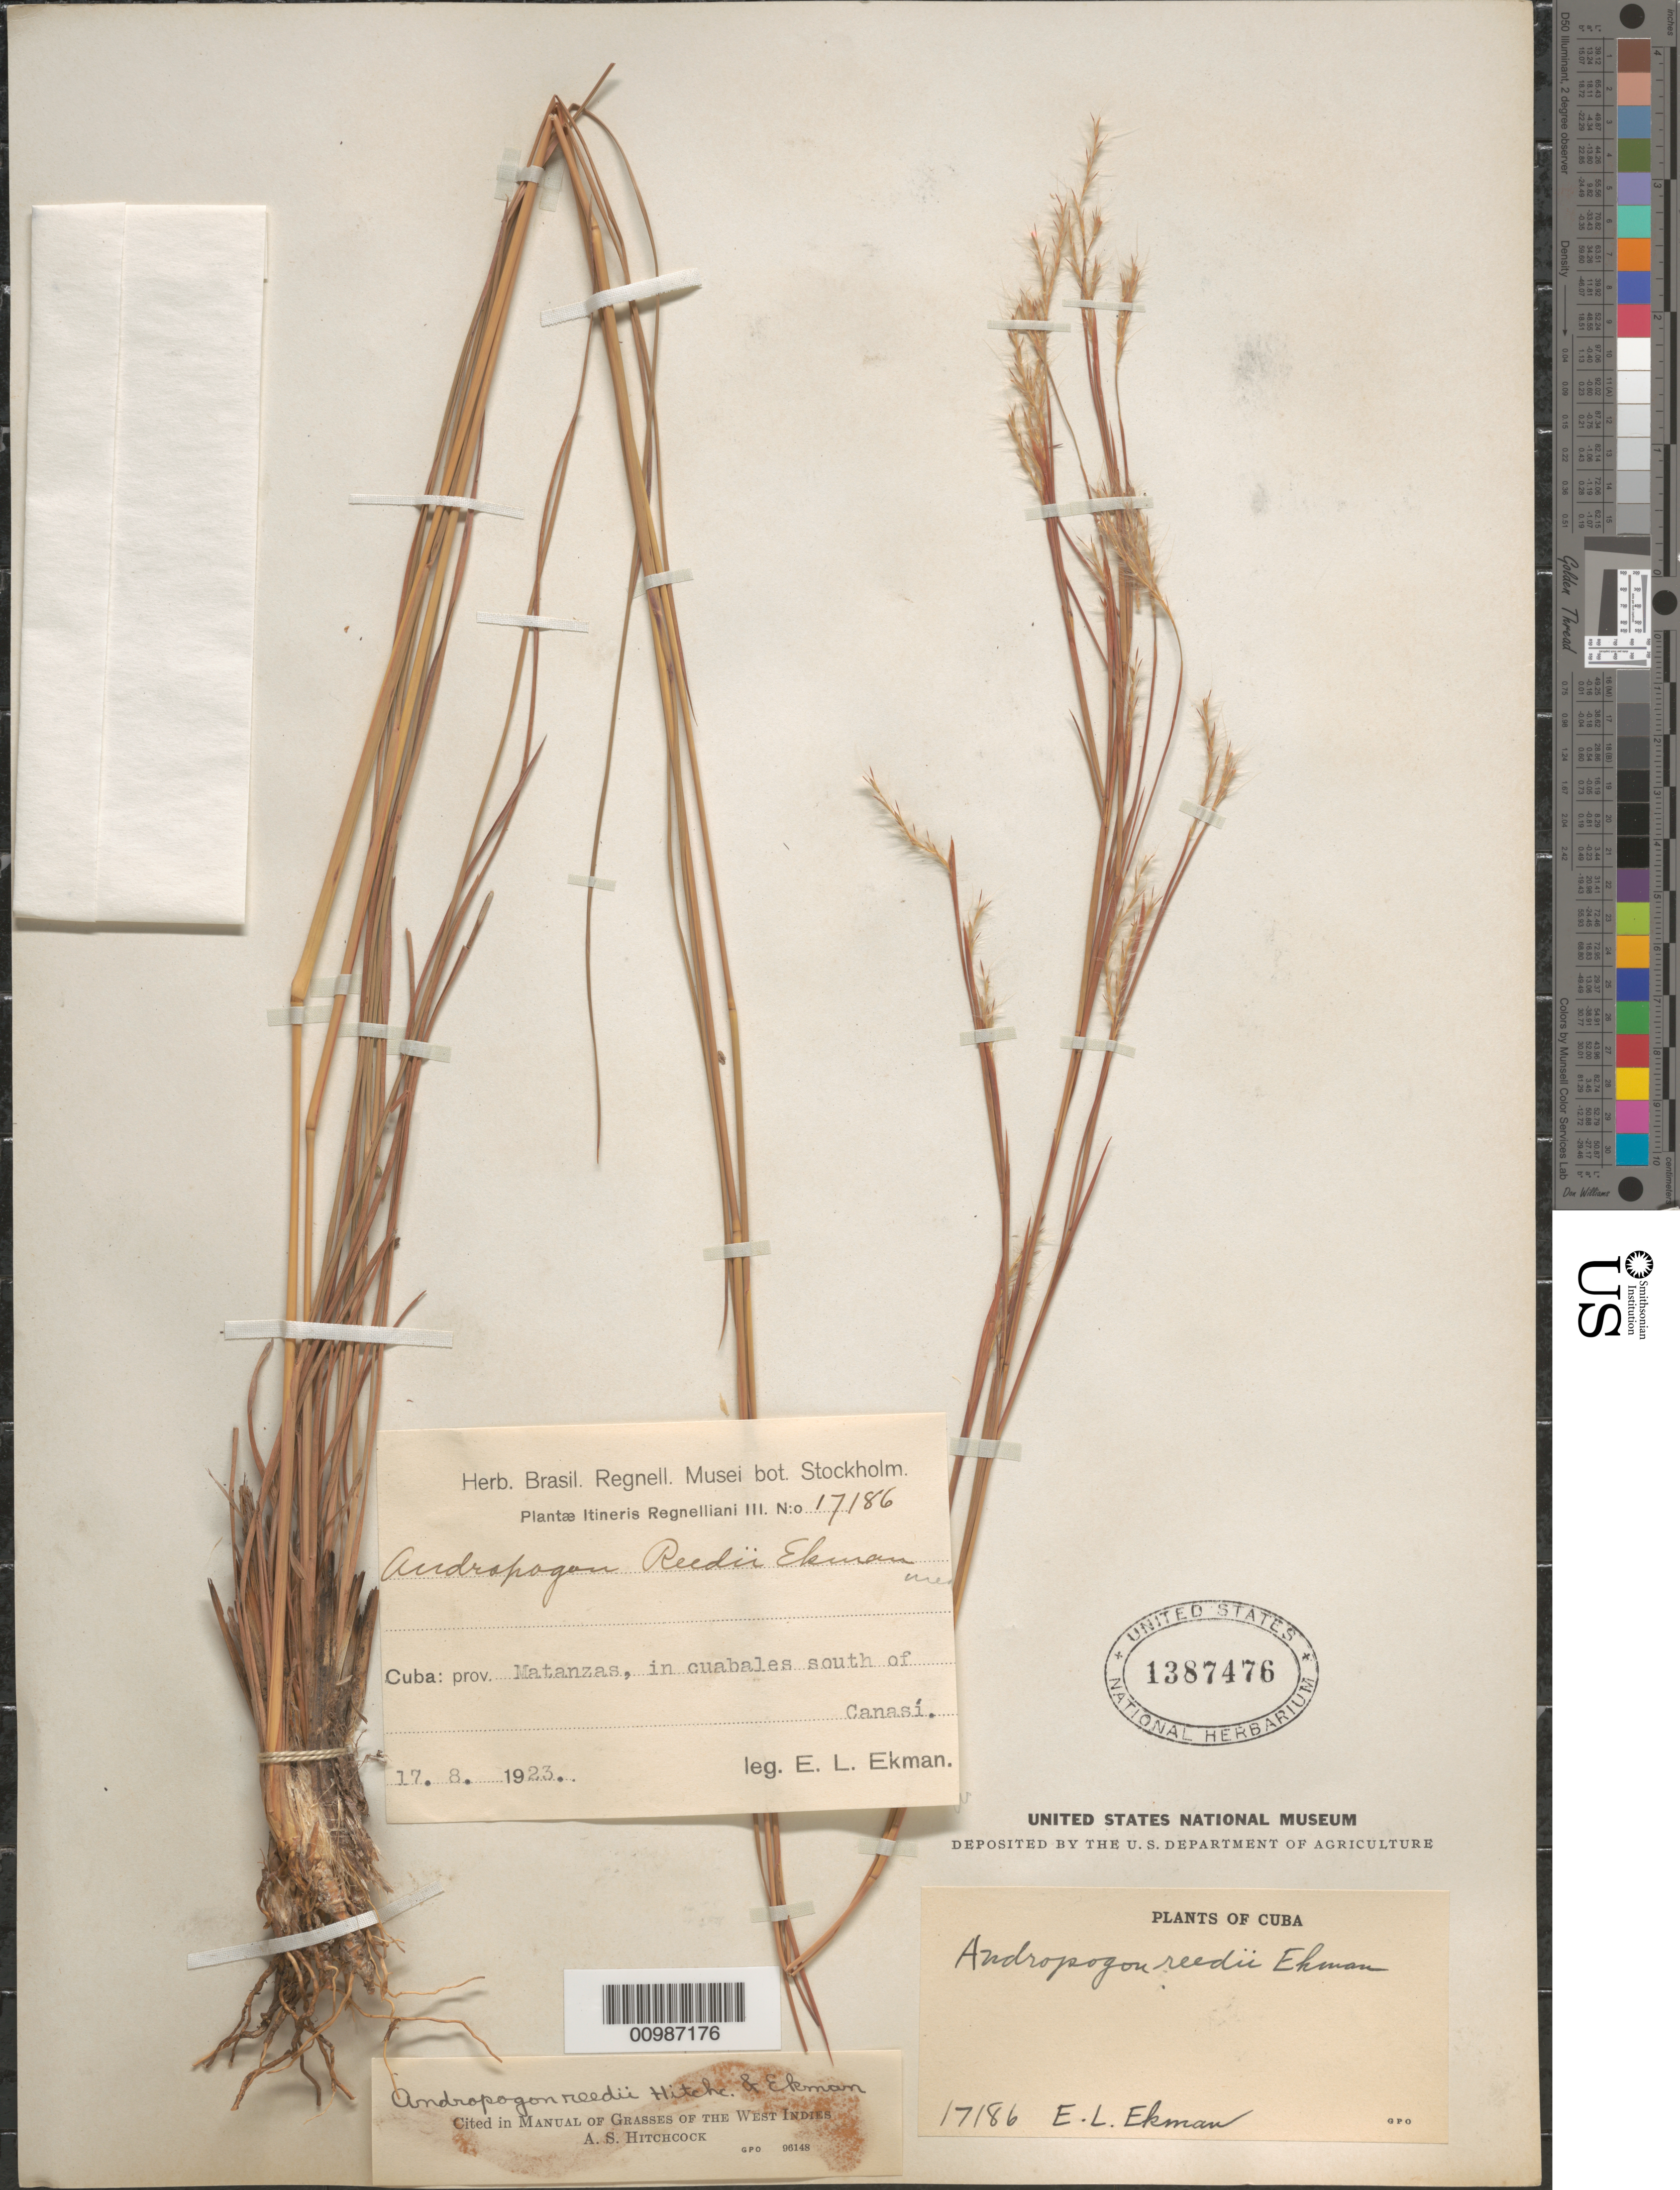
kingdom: Plantae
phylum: Tracheophyta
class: Liliopsida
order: Poales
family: Poaceae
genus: Andropogon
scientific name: Andropogon reedii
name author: Hitchc. & Ekman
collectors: E. L. Ekman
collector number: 17186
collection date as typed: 17 Aug 1923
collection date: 1923-08-17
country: Cuba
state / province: Matanzas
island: Cuba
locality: south of Canasi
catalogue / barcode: US 1387476